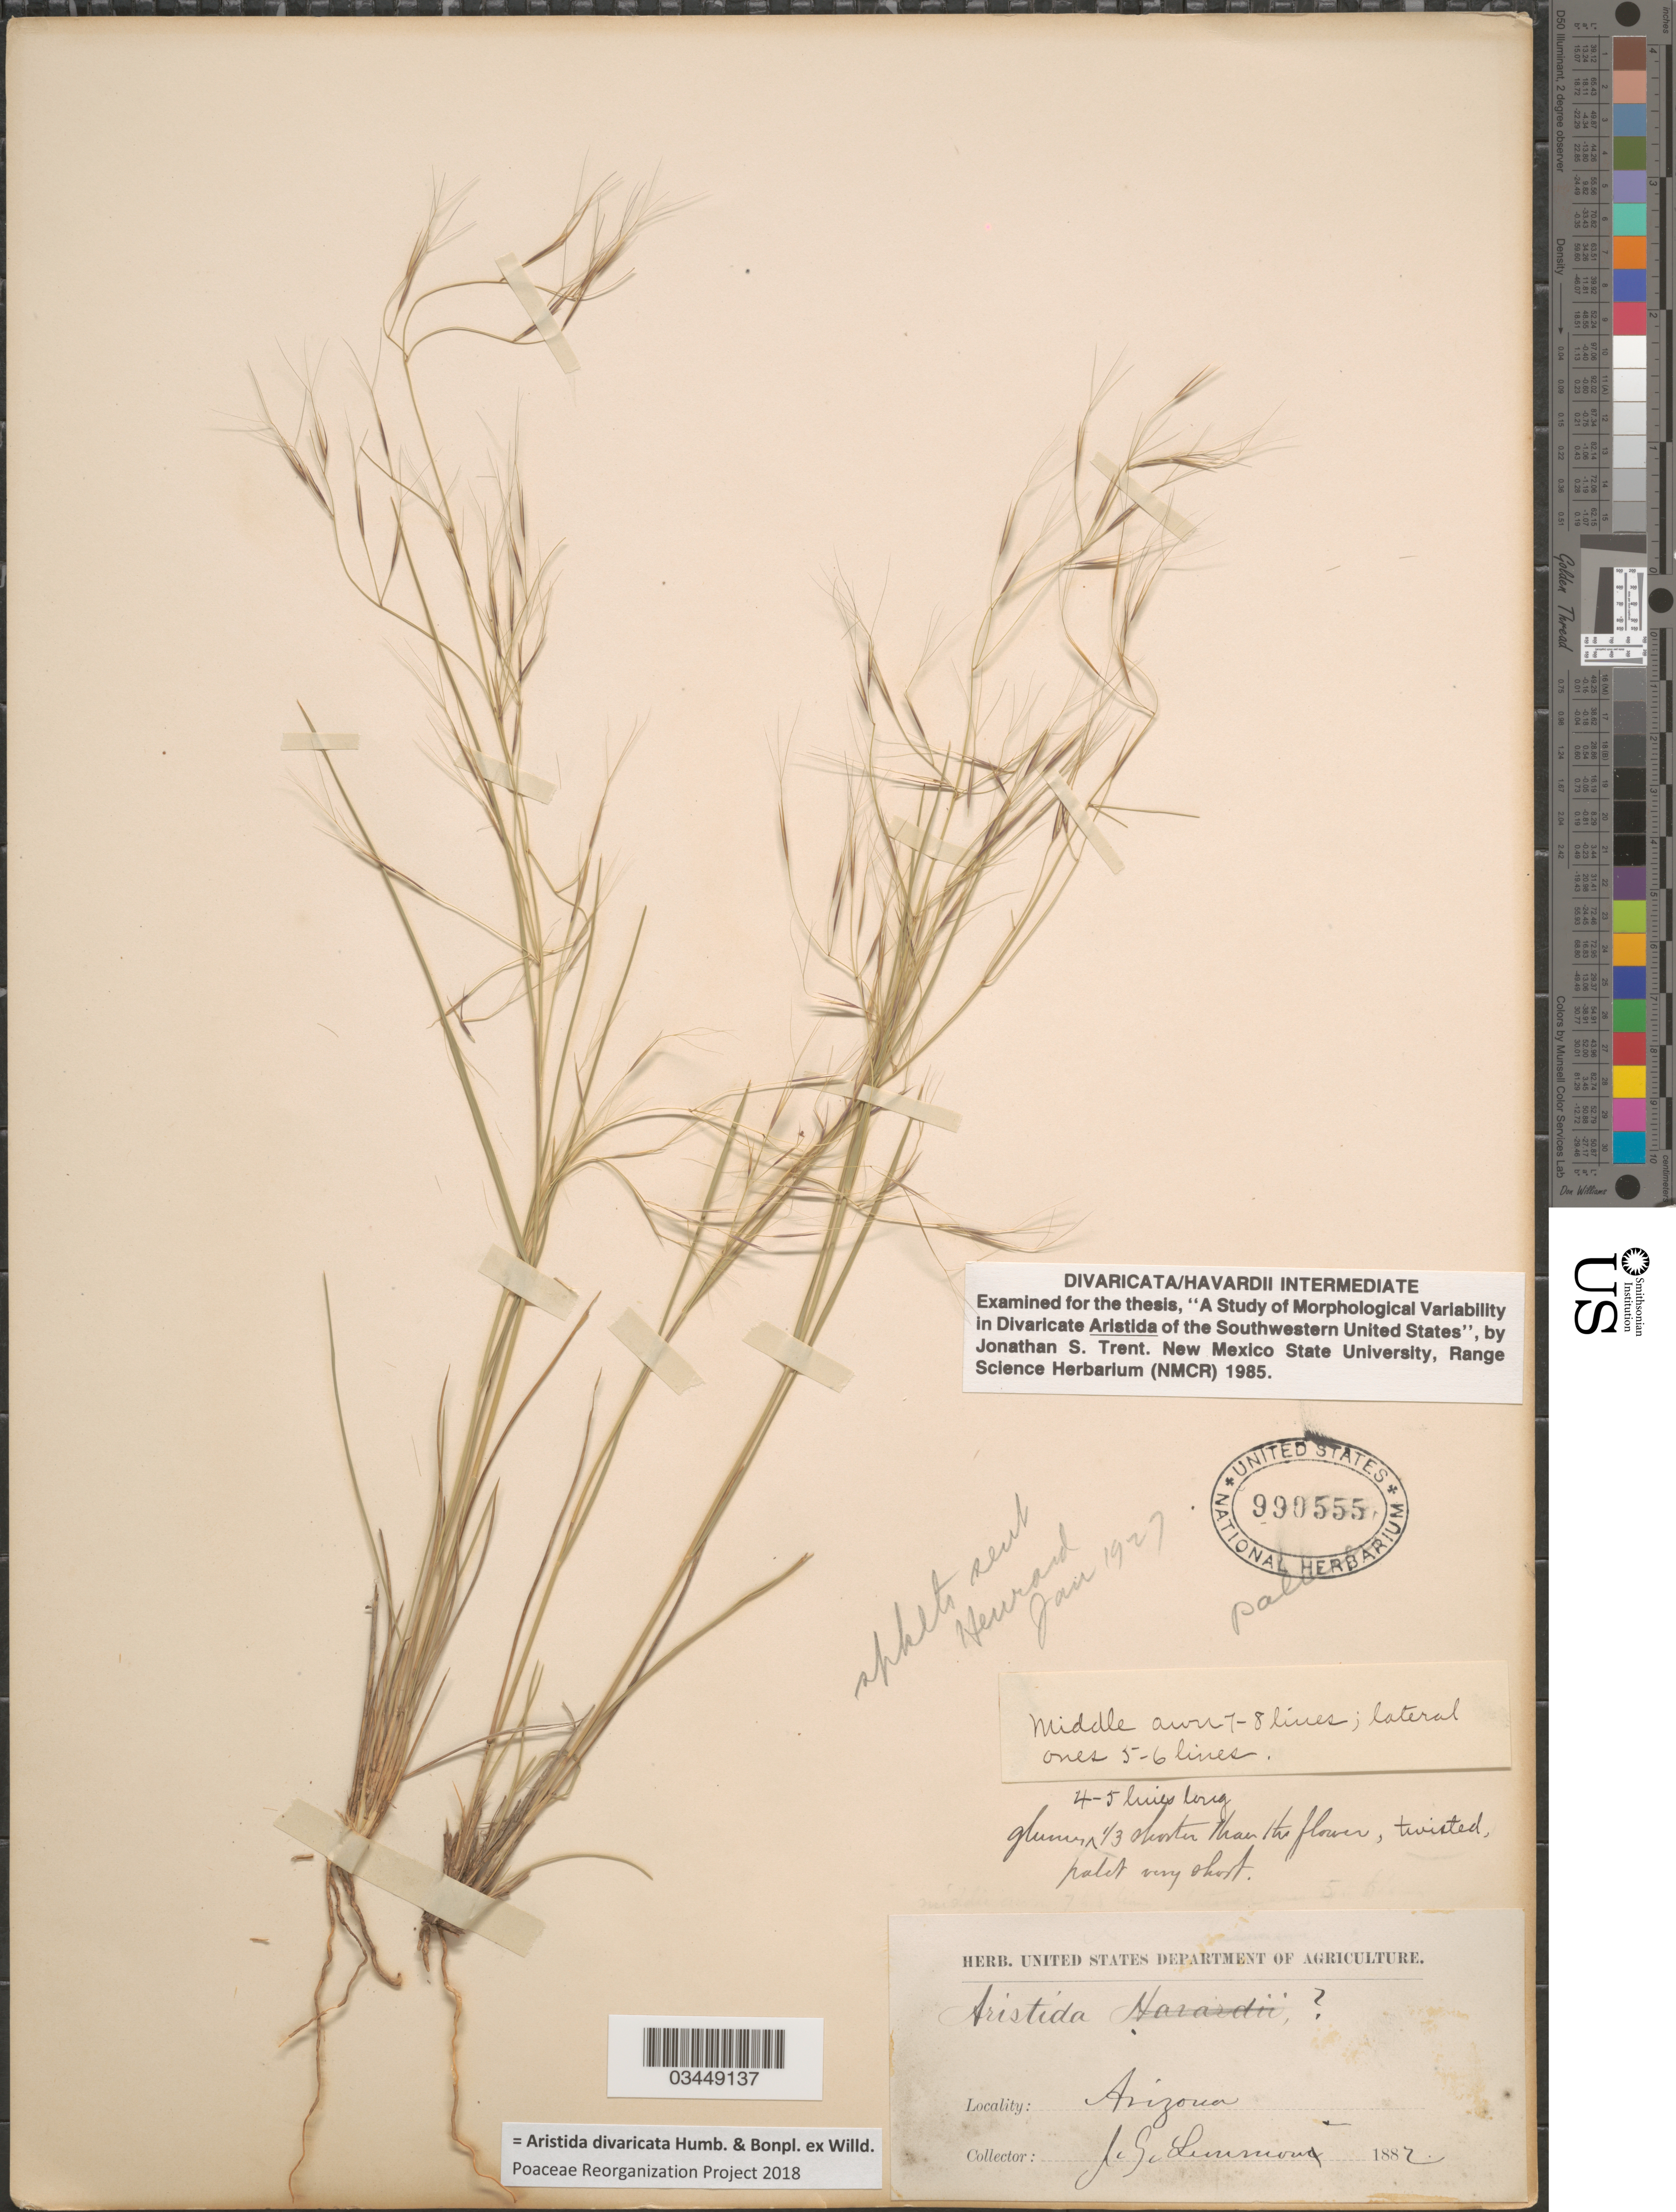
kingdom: Plantae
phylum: Tracheophyta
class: Liliopsida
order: Poales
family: Poaceae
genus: Aristida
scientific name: Aristida divaricata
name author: Humb. & Bonpl. ex Willd.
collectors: J. Lemmon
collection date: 1882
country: United States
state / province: Arizona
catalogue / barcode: US 990555